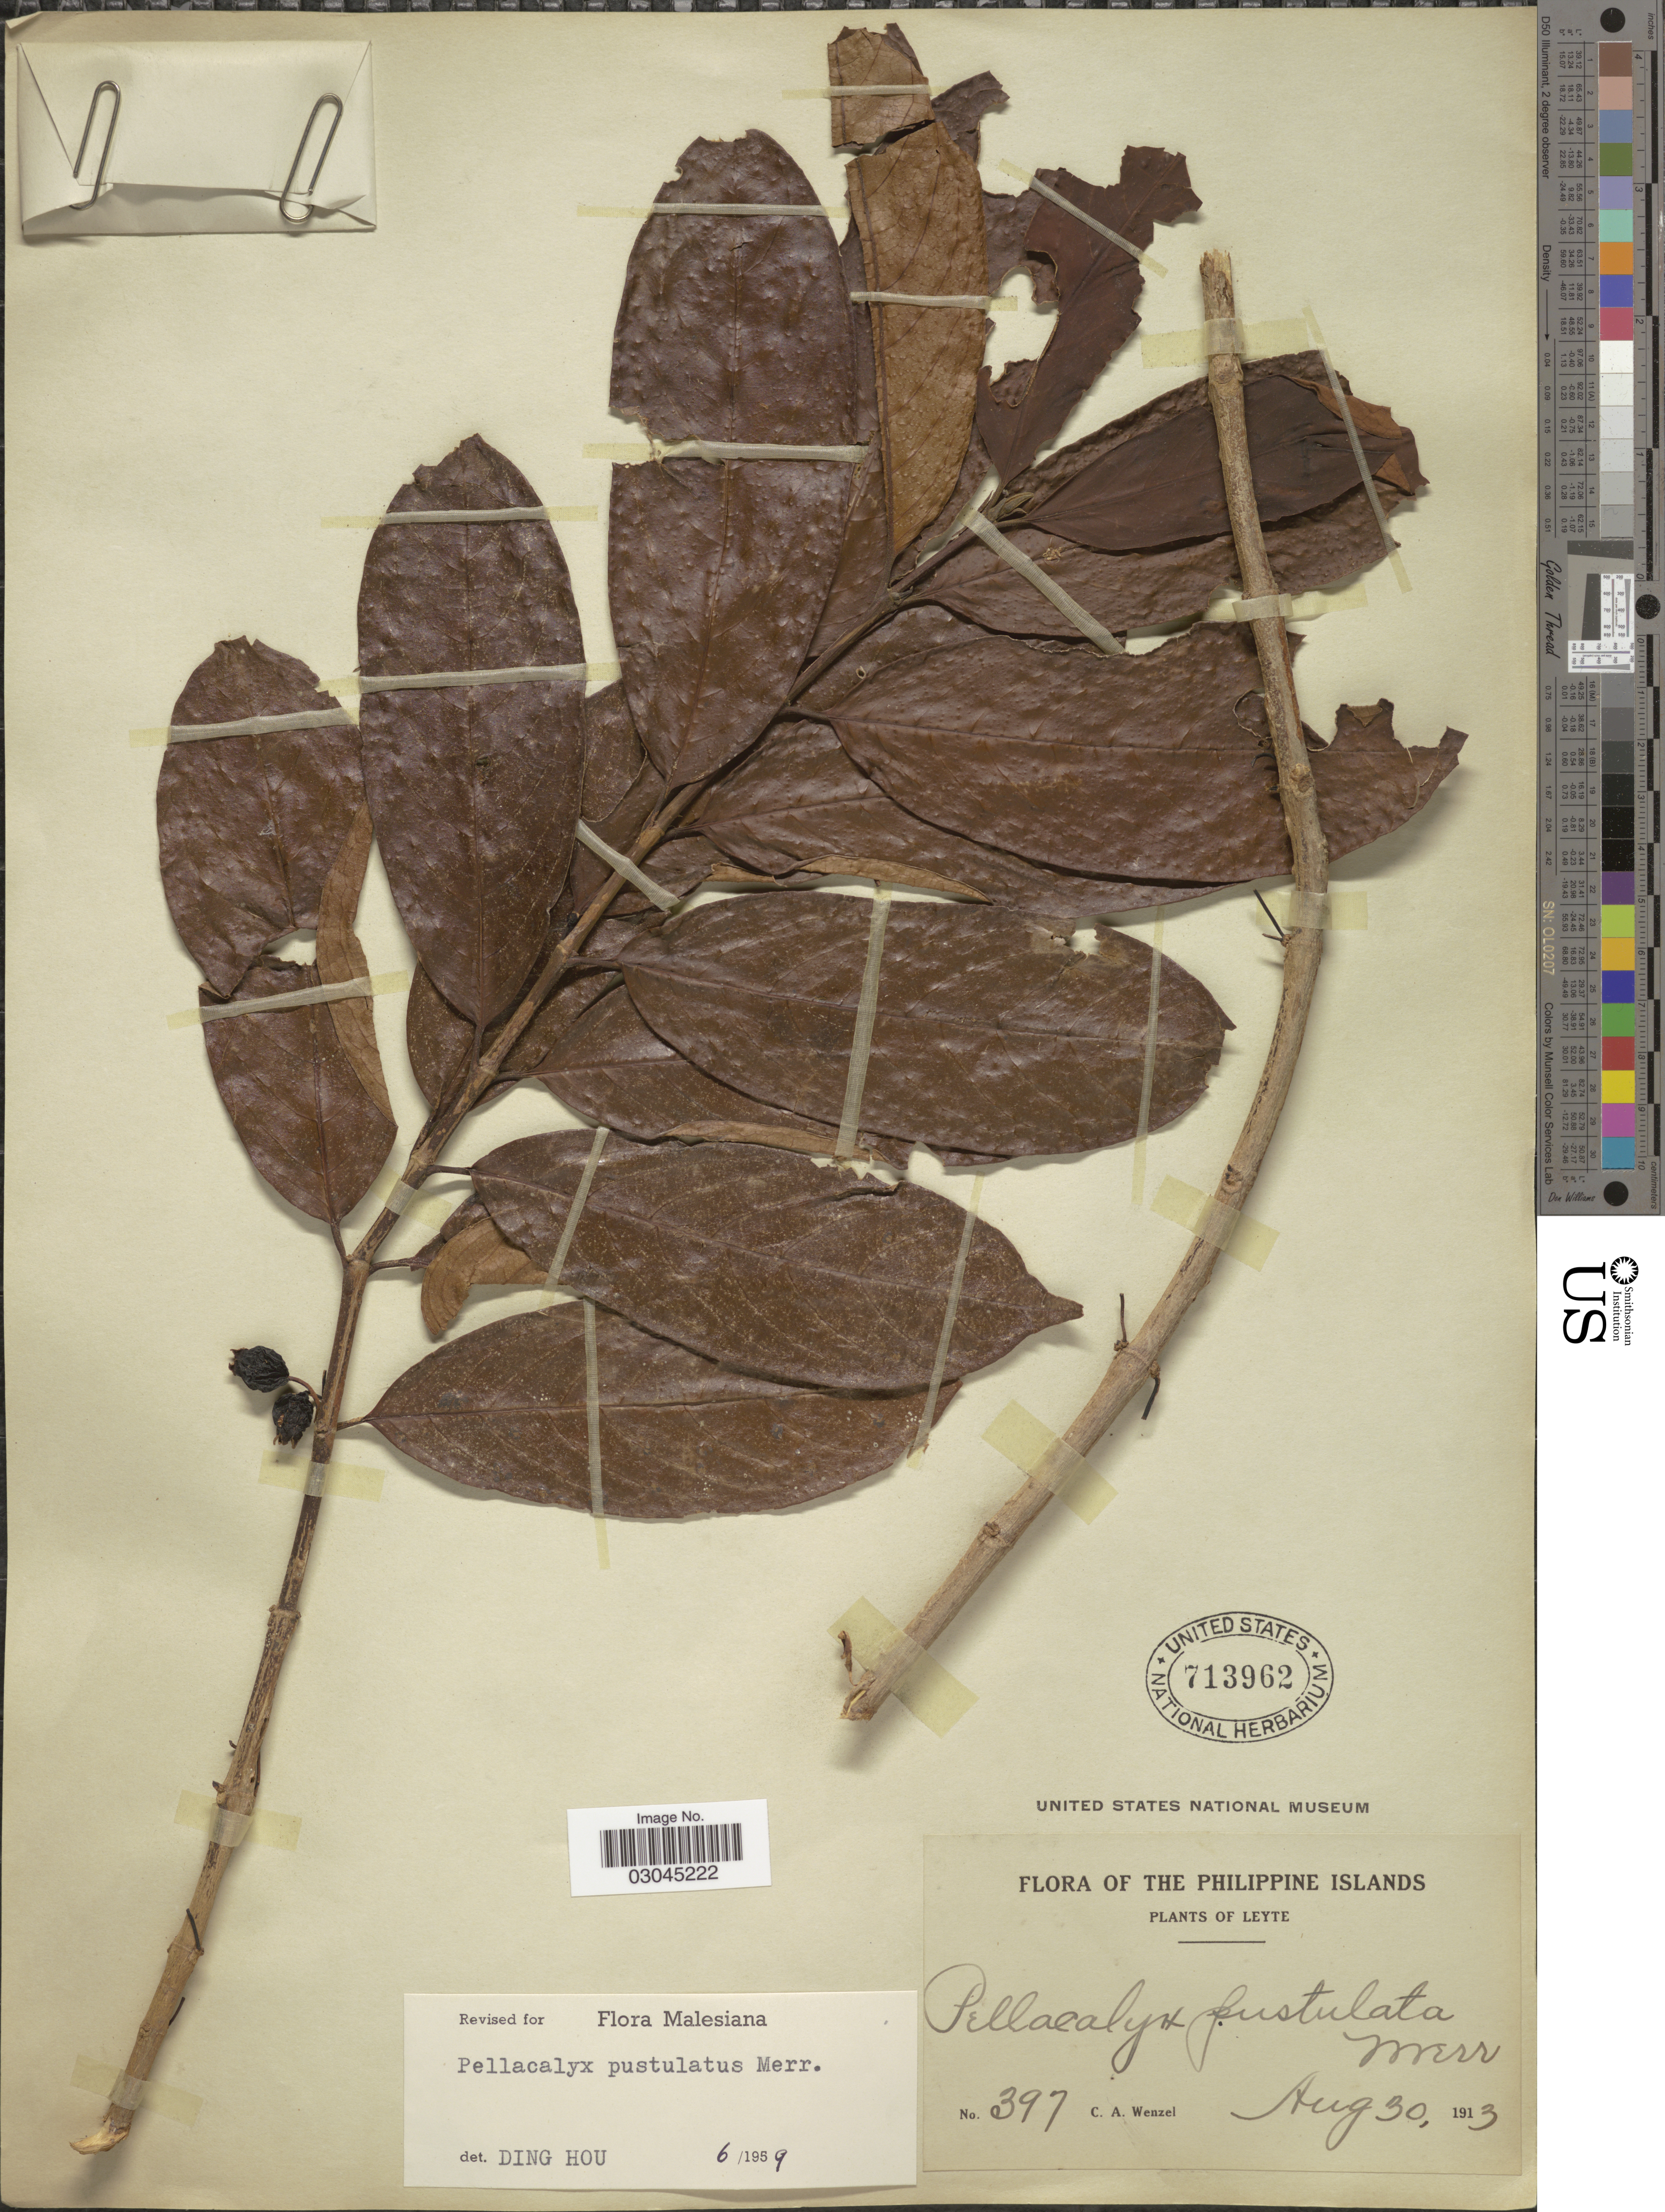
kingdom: Plantae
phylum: Tracheophyta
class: Magnoliopsida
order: Malpighiales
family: Rhizophoraceae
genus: Pellacalyx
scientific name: Pellacalyx pustulata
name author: Merr.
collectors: C. Wenzel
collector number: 397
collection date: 1913-08-30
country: Philippines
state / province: Eastern Visayas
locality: Leyte.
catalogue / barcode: US 713962